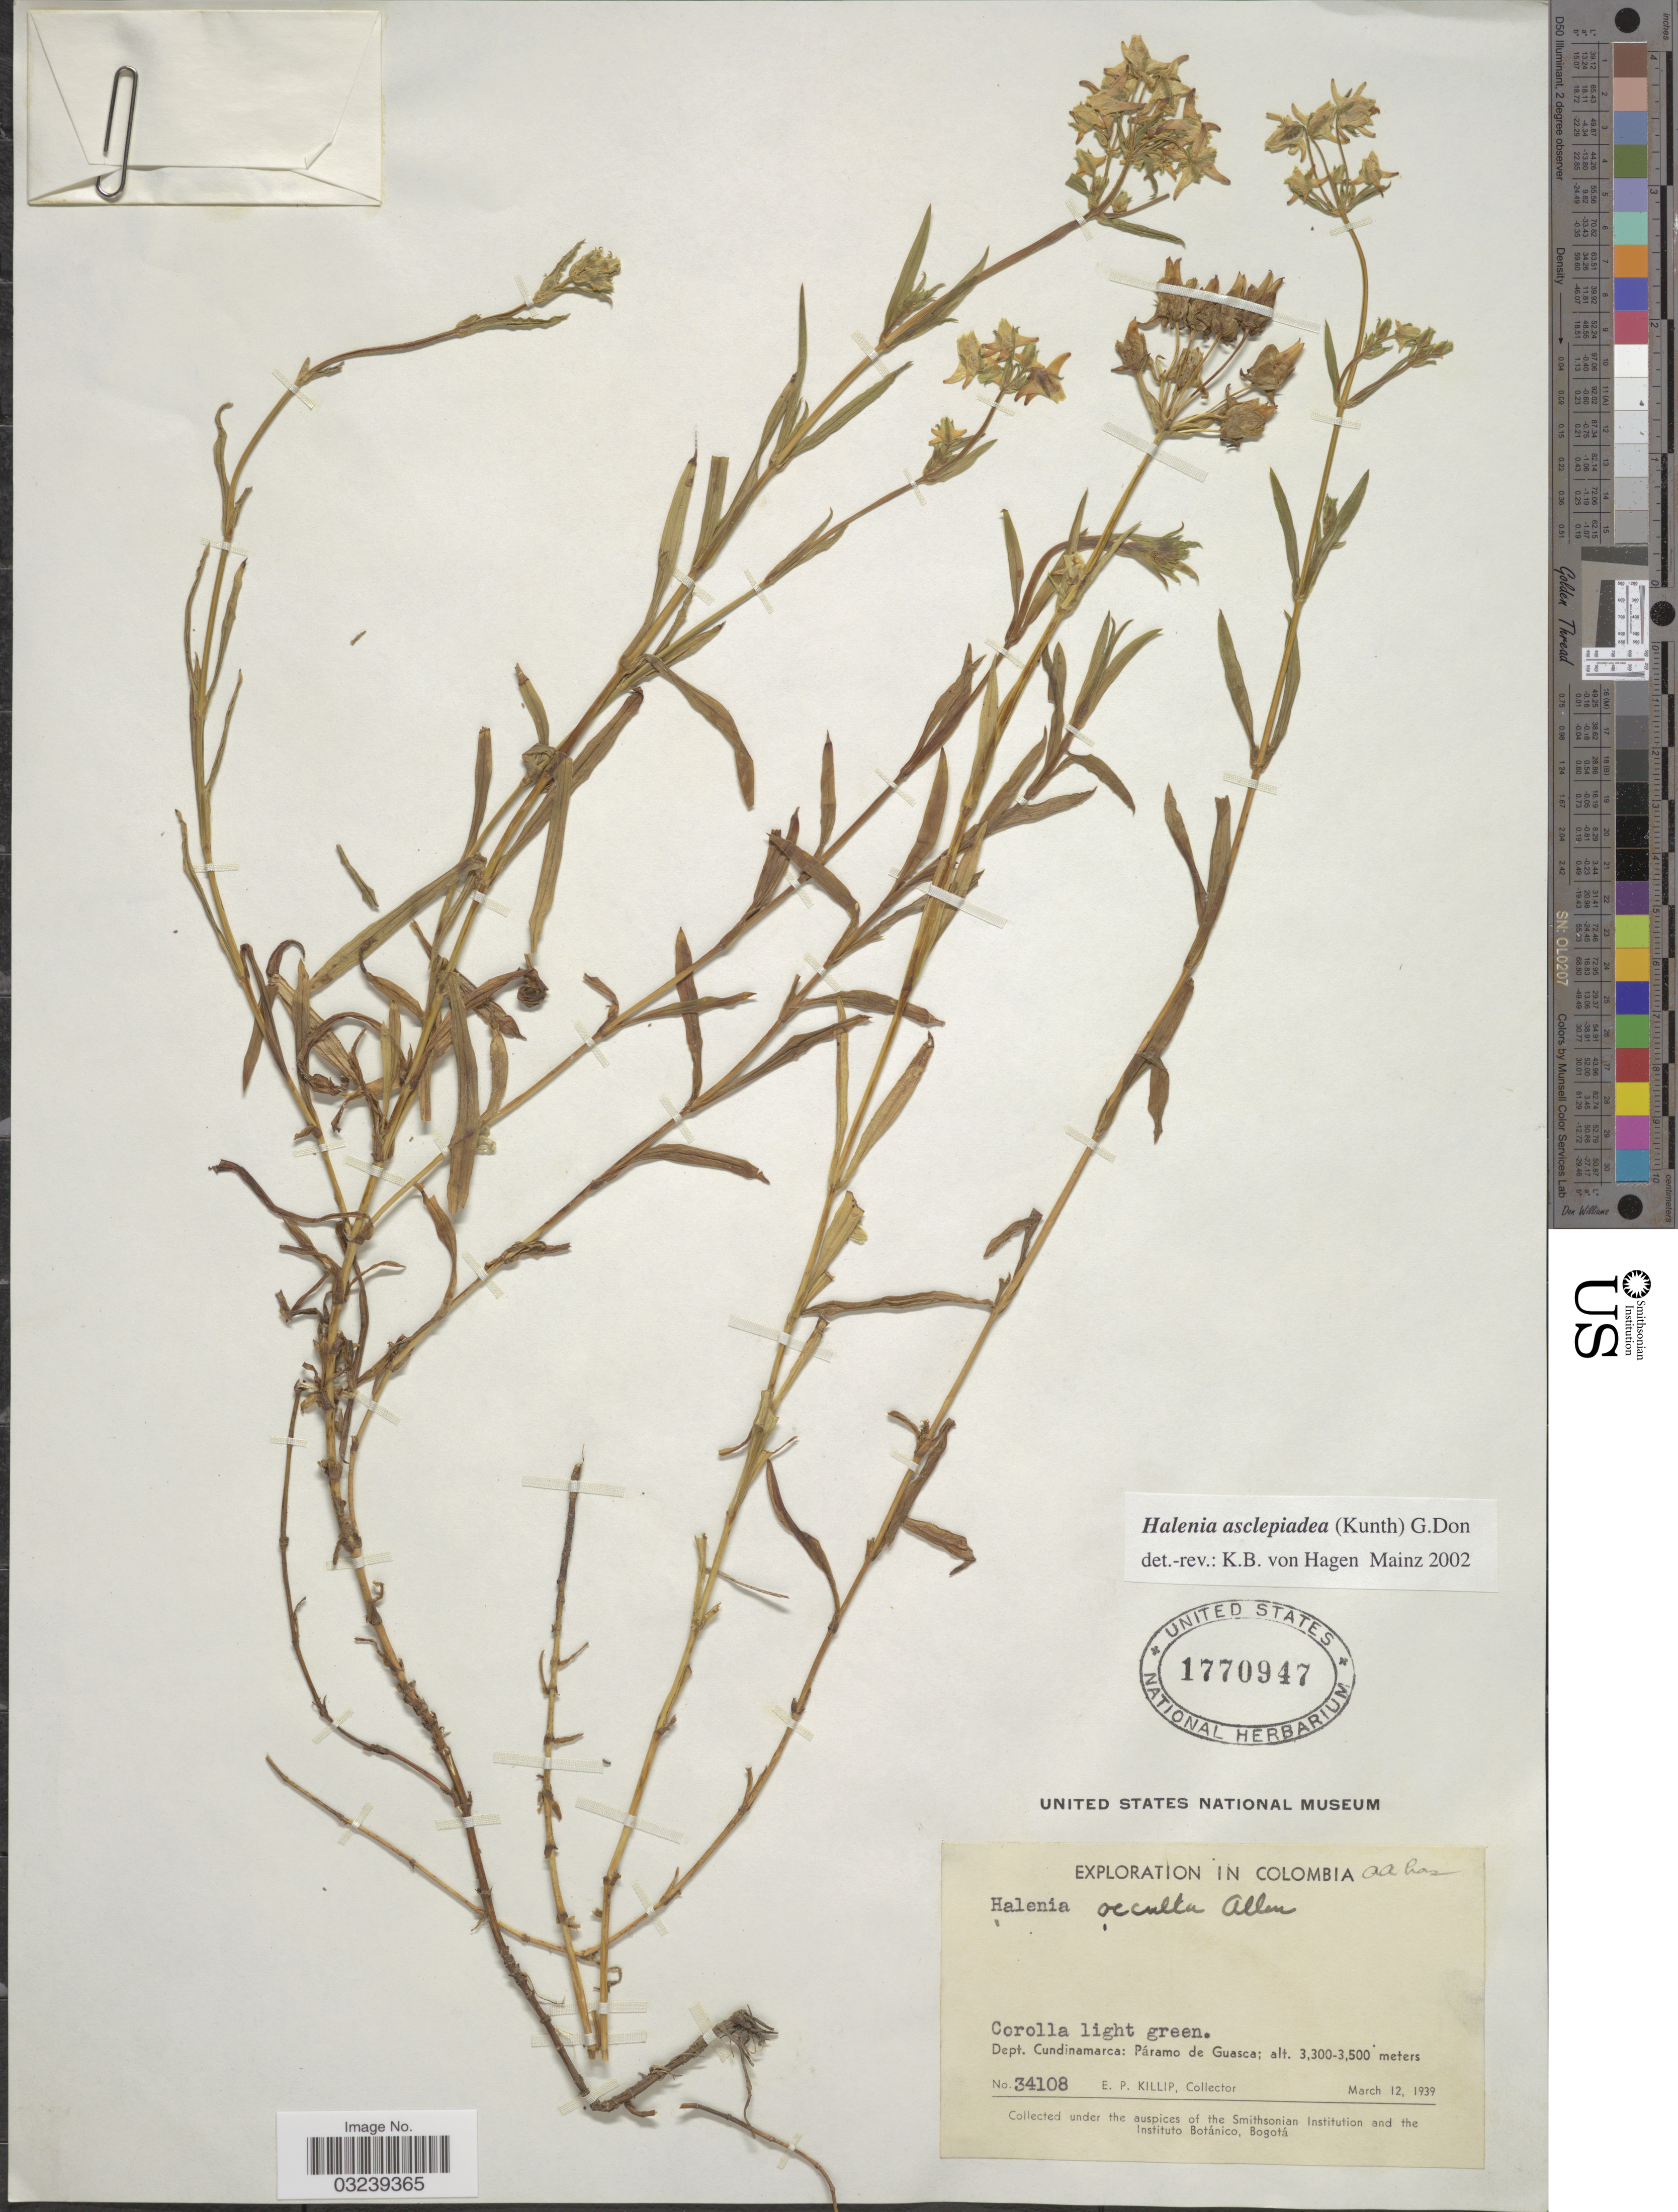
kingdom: Plantae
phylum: Tracheophyta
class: Magnoliopsida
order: Gentianales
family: Gentianaceae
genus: Halenia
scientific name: Halenia asclepiadea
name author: (Kunth) G. Don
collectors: E. P. Killip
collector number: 34108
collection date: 1939-03-12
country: Colombia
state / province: Cundinamarca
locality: Dept. Cundinamarca: Páramo de Guasca.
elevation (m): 3300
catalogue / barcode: US 1770947